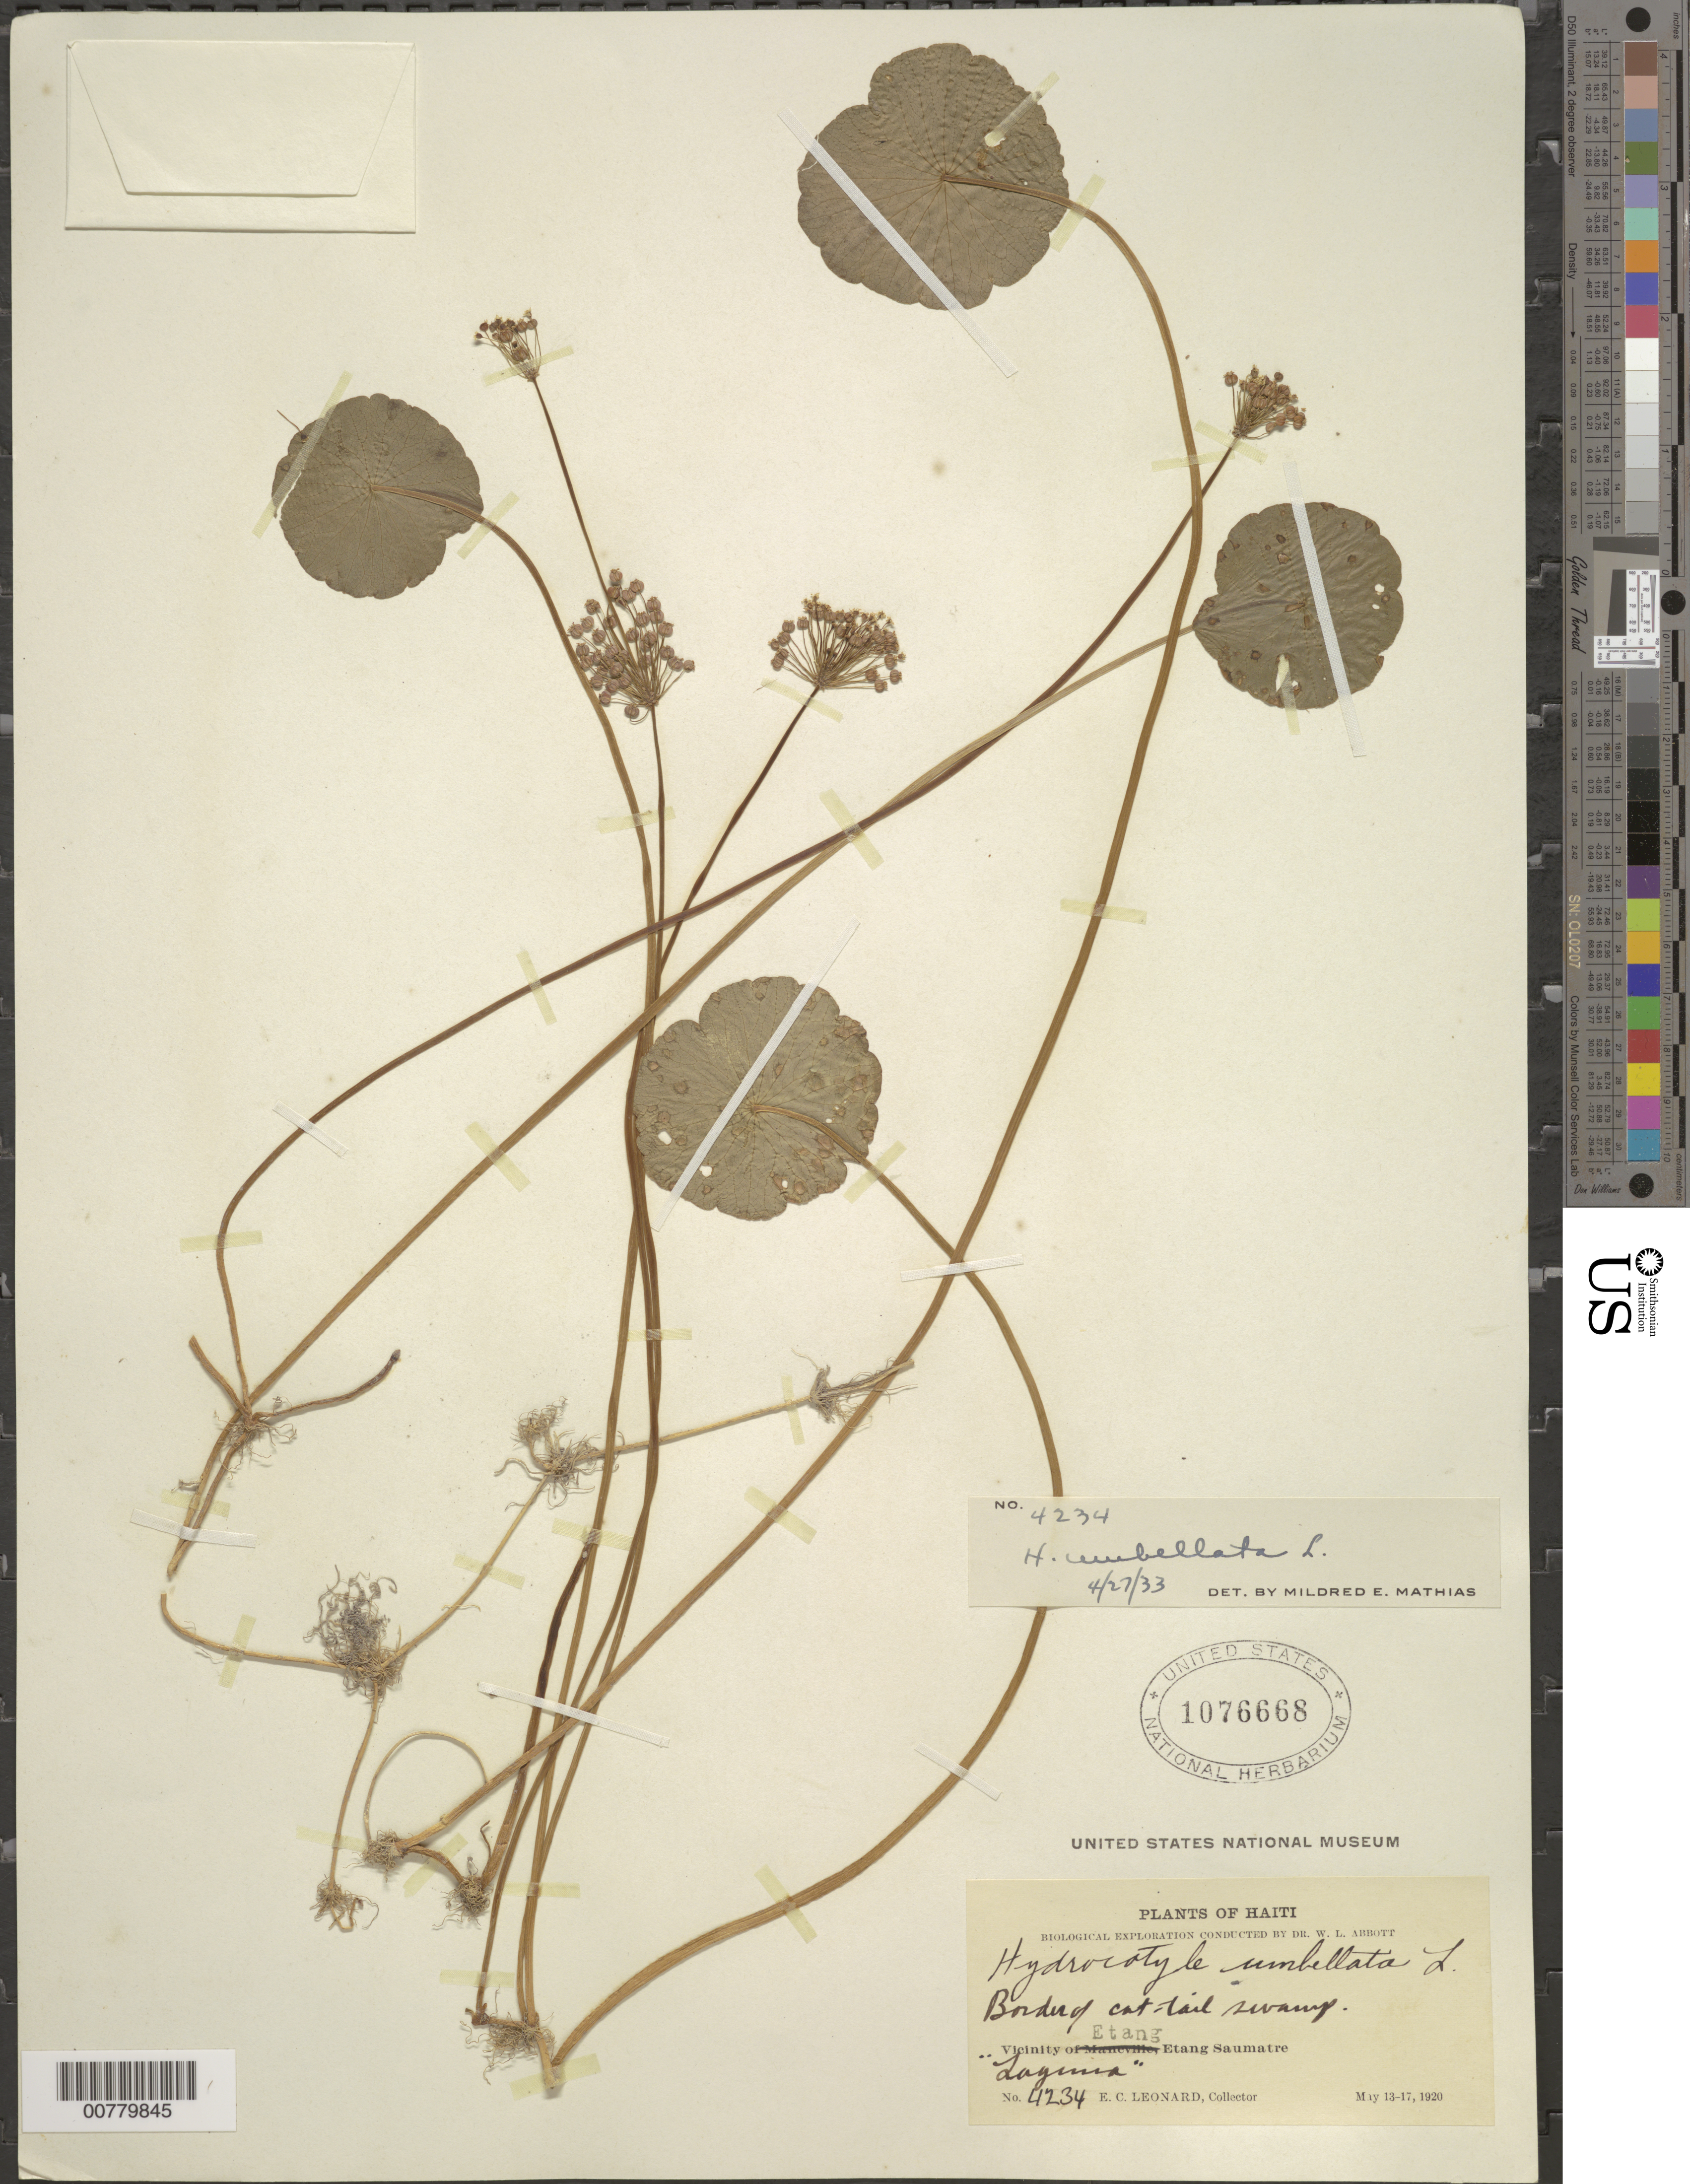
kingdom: Plantae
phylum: Tracheophyta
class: Magnoliopsida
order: Apiales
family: Araliaceae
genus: Hydrocotyle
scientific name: Hydrocotyle umbellata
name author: L.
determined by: Mathias, M. E.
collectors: E. C. Leonard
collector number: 4234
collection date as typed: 13 May 1920 to 17 May 1920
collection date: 1920-05-13/1920-05-17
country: Haiti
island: Hispaniola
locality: Etang Saumatre, vicinity of Etang, "Laguna".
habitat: Border of cat-tail swamp.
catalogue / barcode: US 1076668